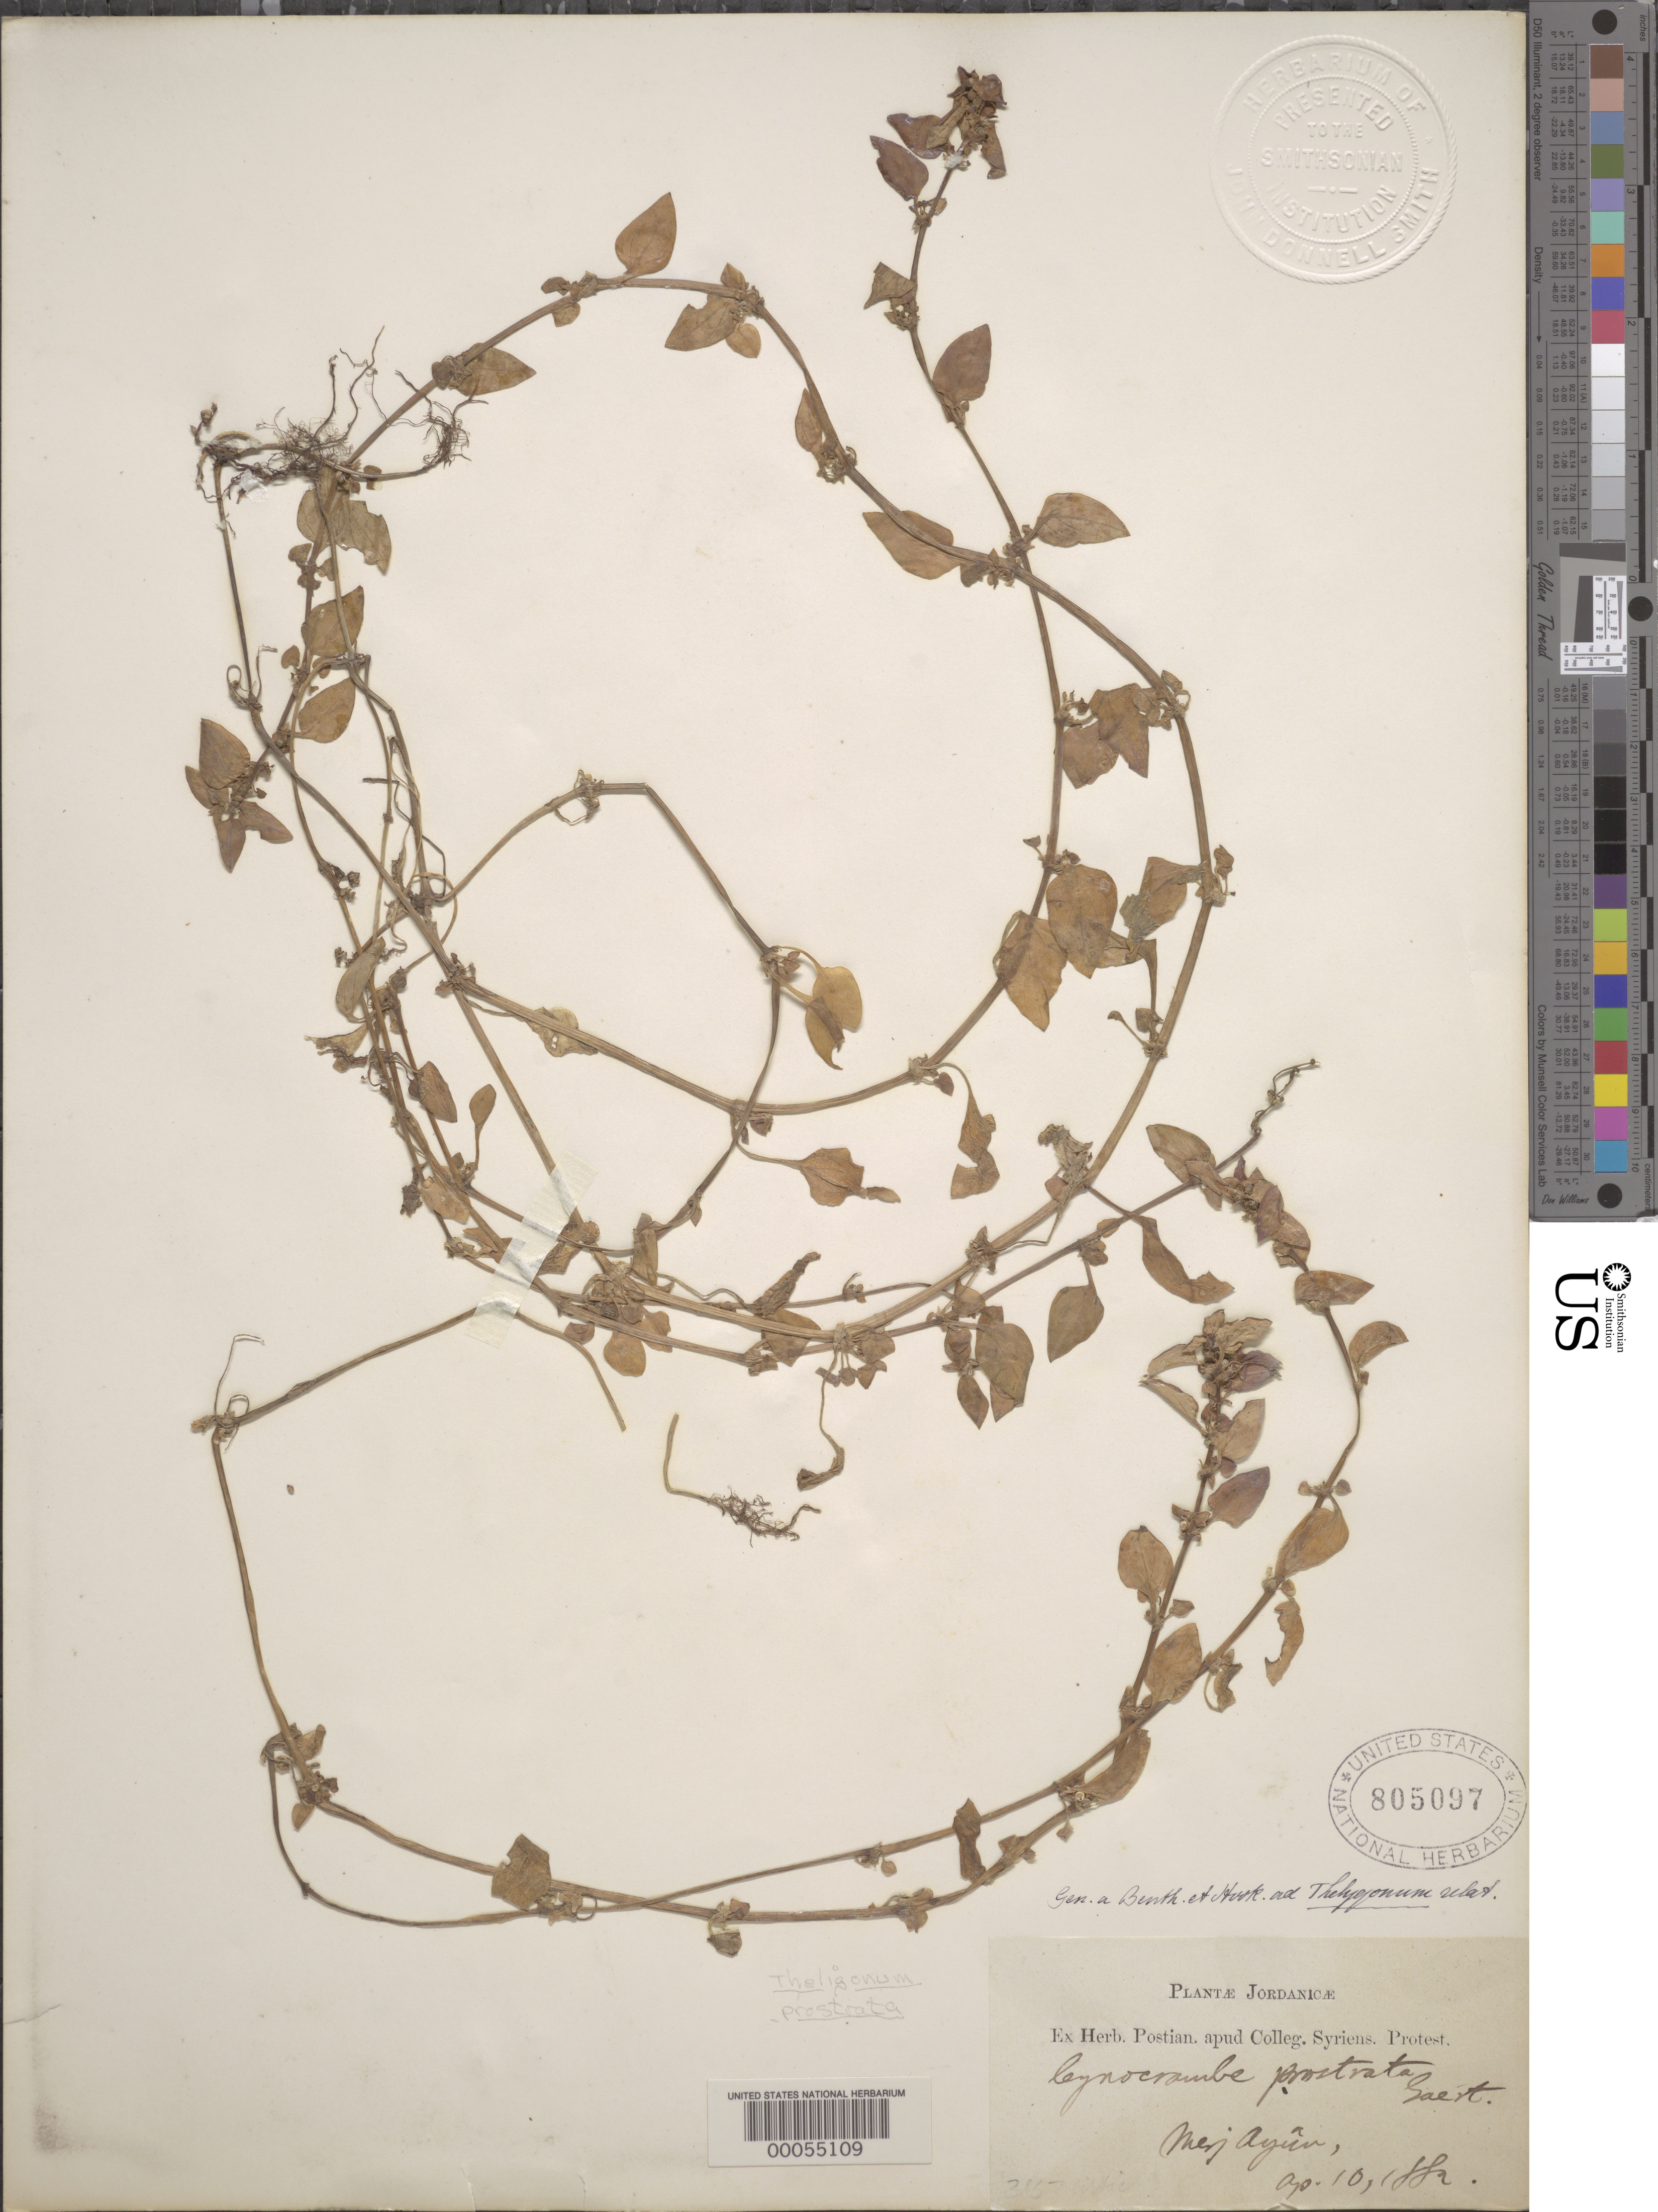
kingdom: Plantae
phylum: Tracheophyta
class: Magnoliopsida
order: Gentianales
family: Rubiaceae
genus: Theligonum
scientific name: Theligonum cynocrambe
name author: L.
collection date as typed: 10 Apr 188-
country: Jordan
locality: Merj Agun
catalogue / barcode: US 805097